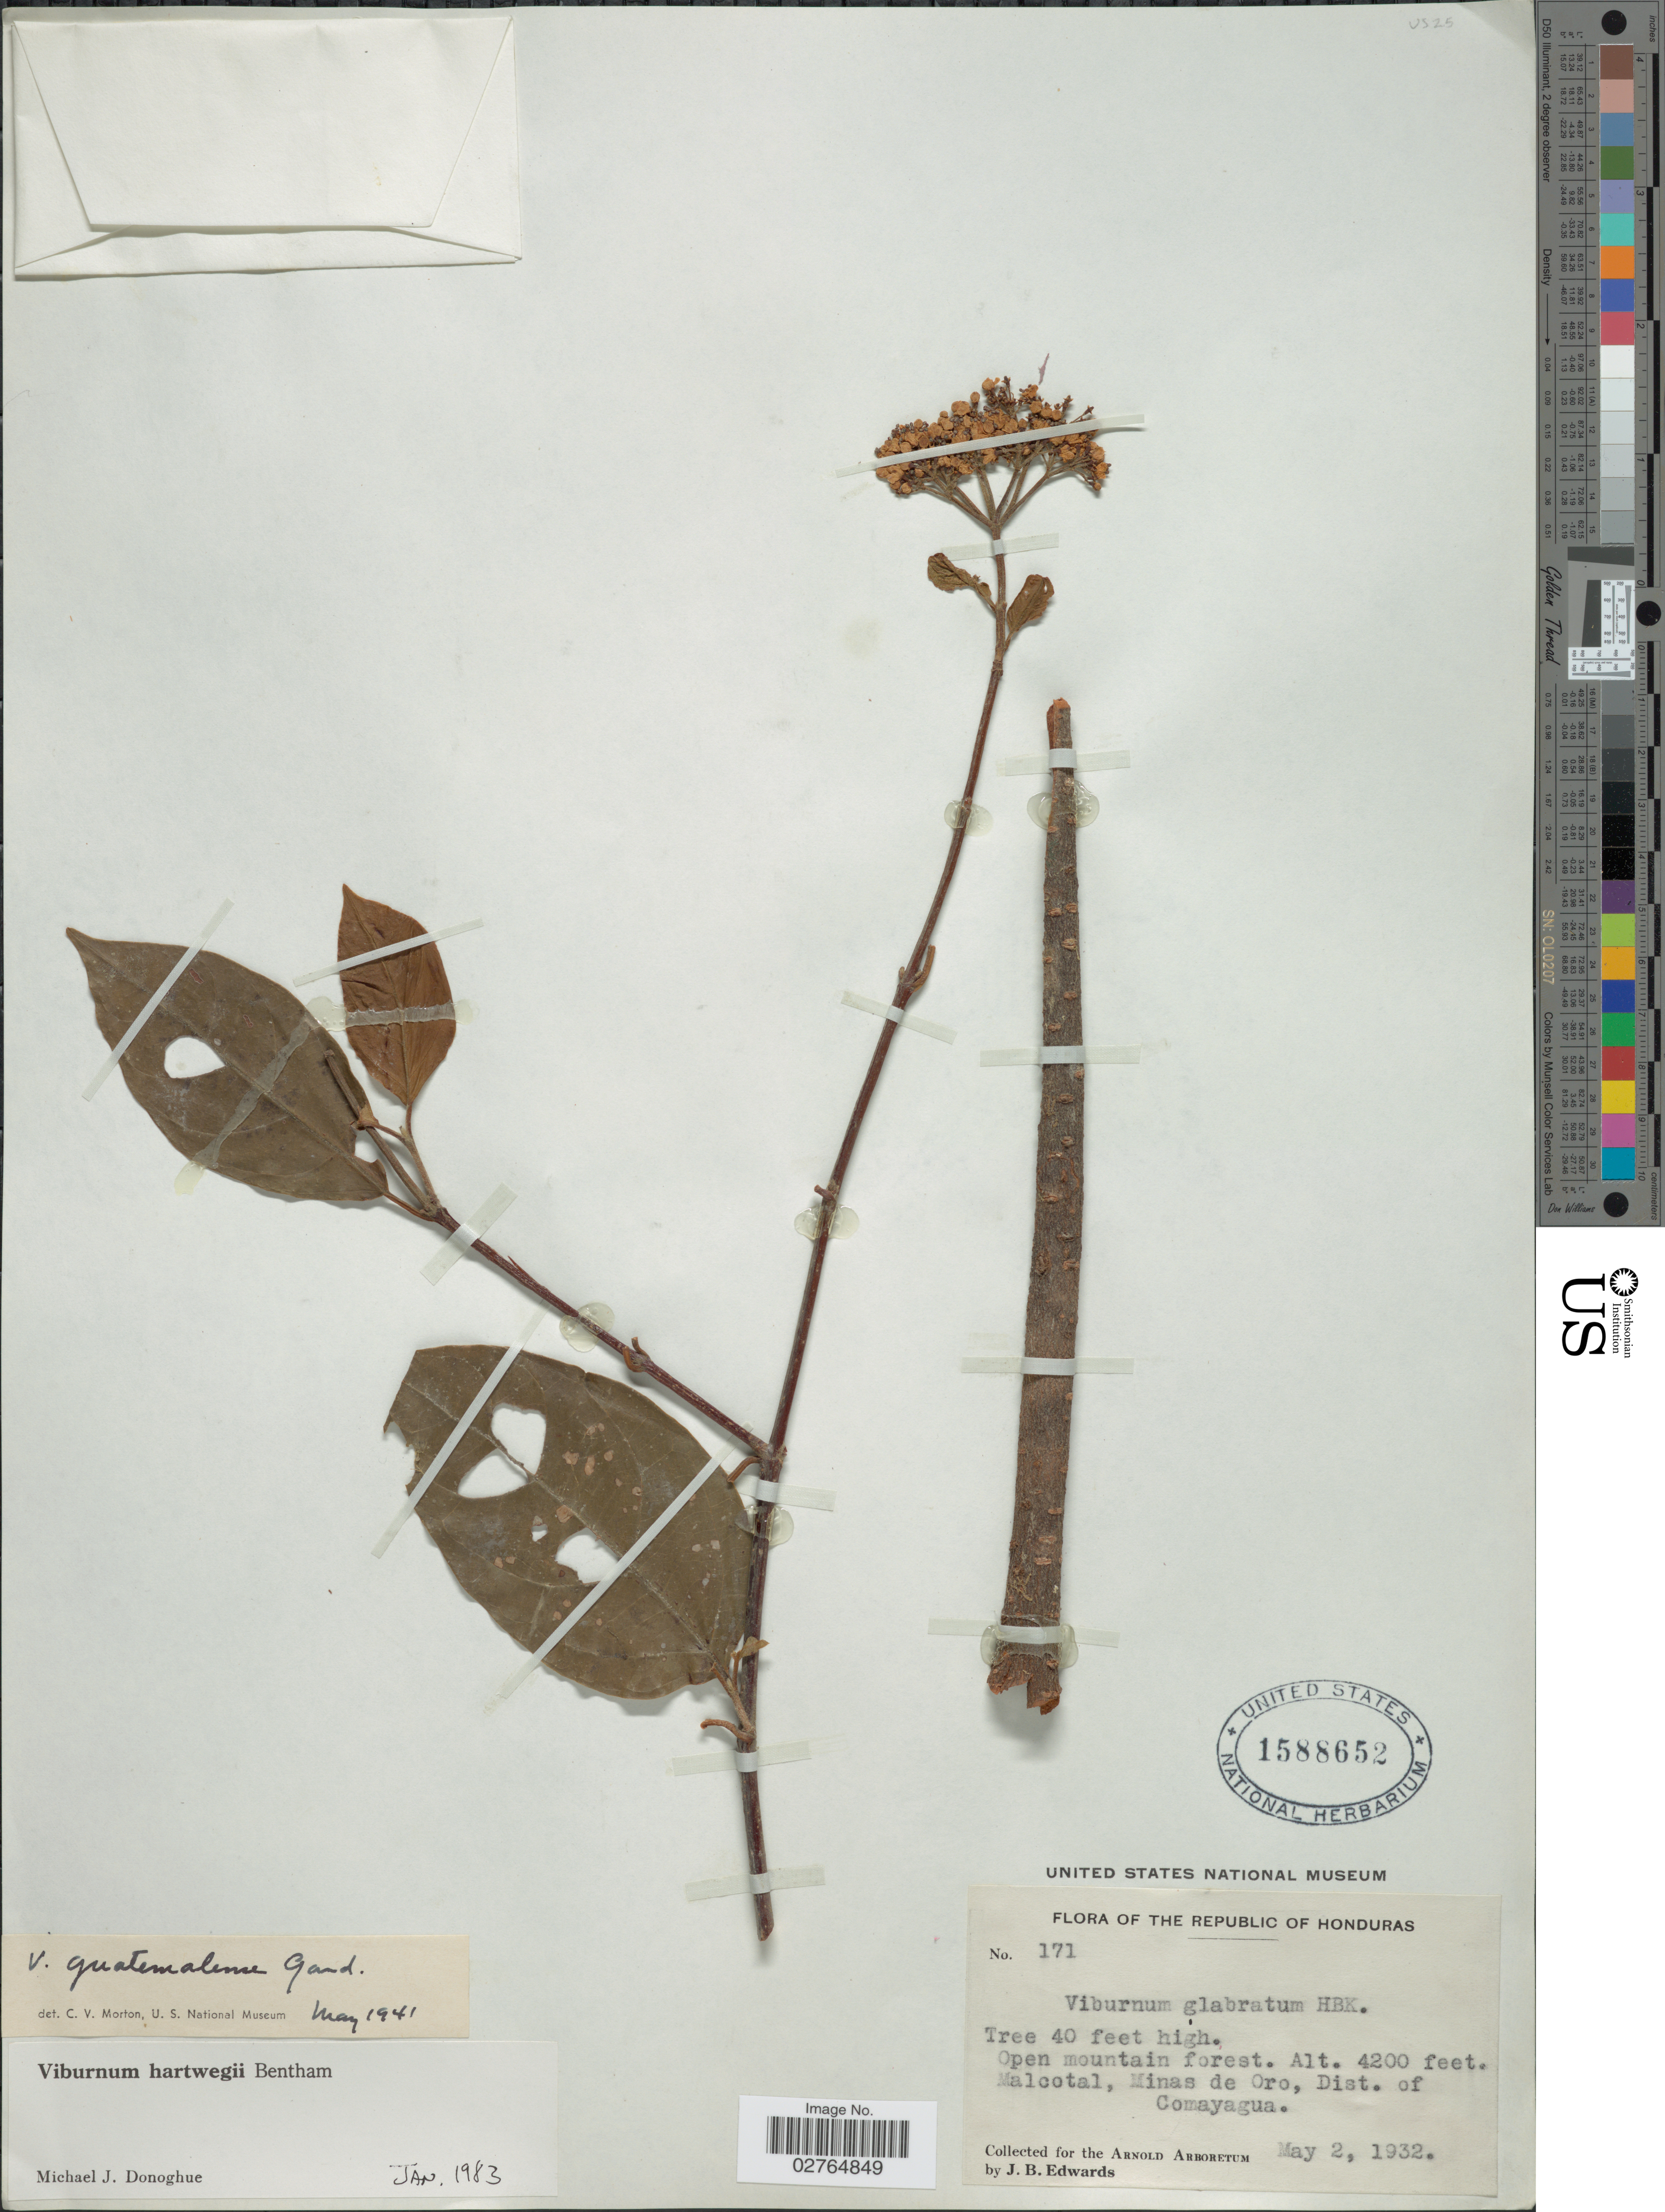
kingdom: Plantae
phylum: Tracheophyta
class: Magnoliopsida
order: Dipsacales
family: Viburnaceae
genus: Viburnum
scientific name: Viburnum hartwegii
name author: Benth.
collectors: J. B. Edwards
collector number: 171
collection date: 1932-05-02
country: Honduras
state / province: Comayagua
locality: Malcotal, Minas de Oro. Dist. of Comayagua.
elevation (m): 1280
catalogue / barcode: US 1588652